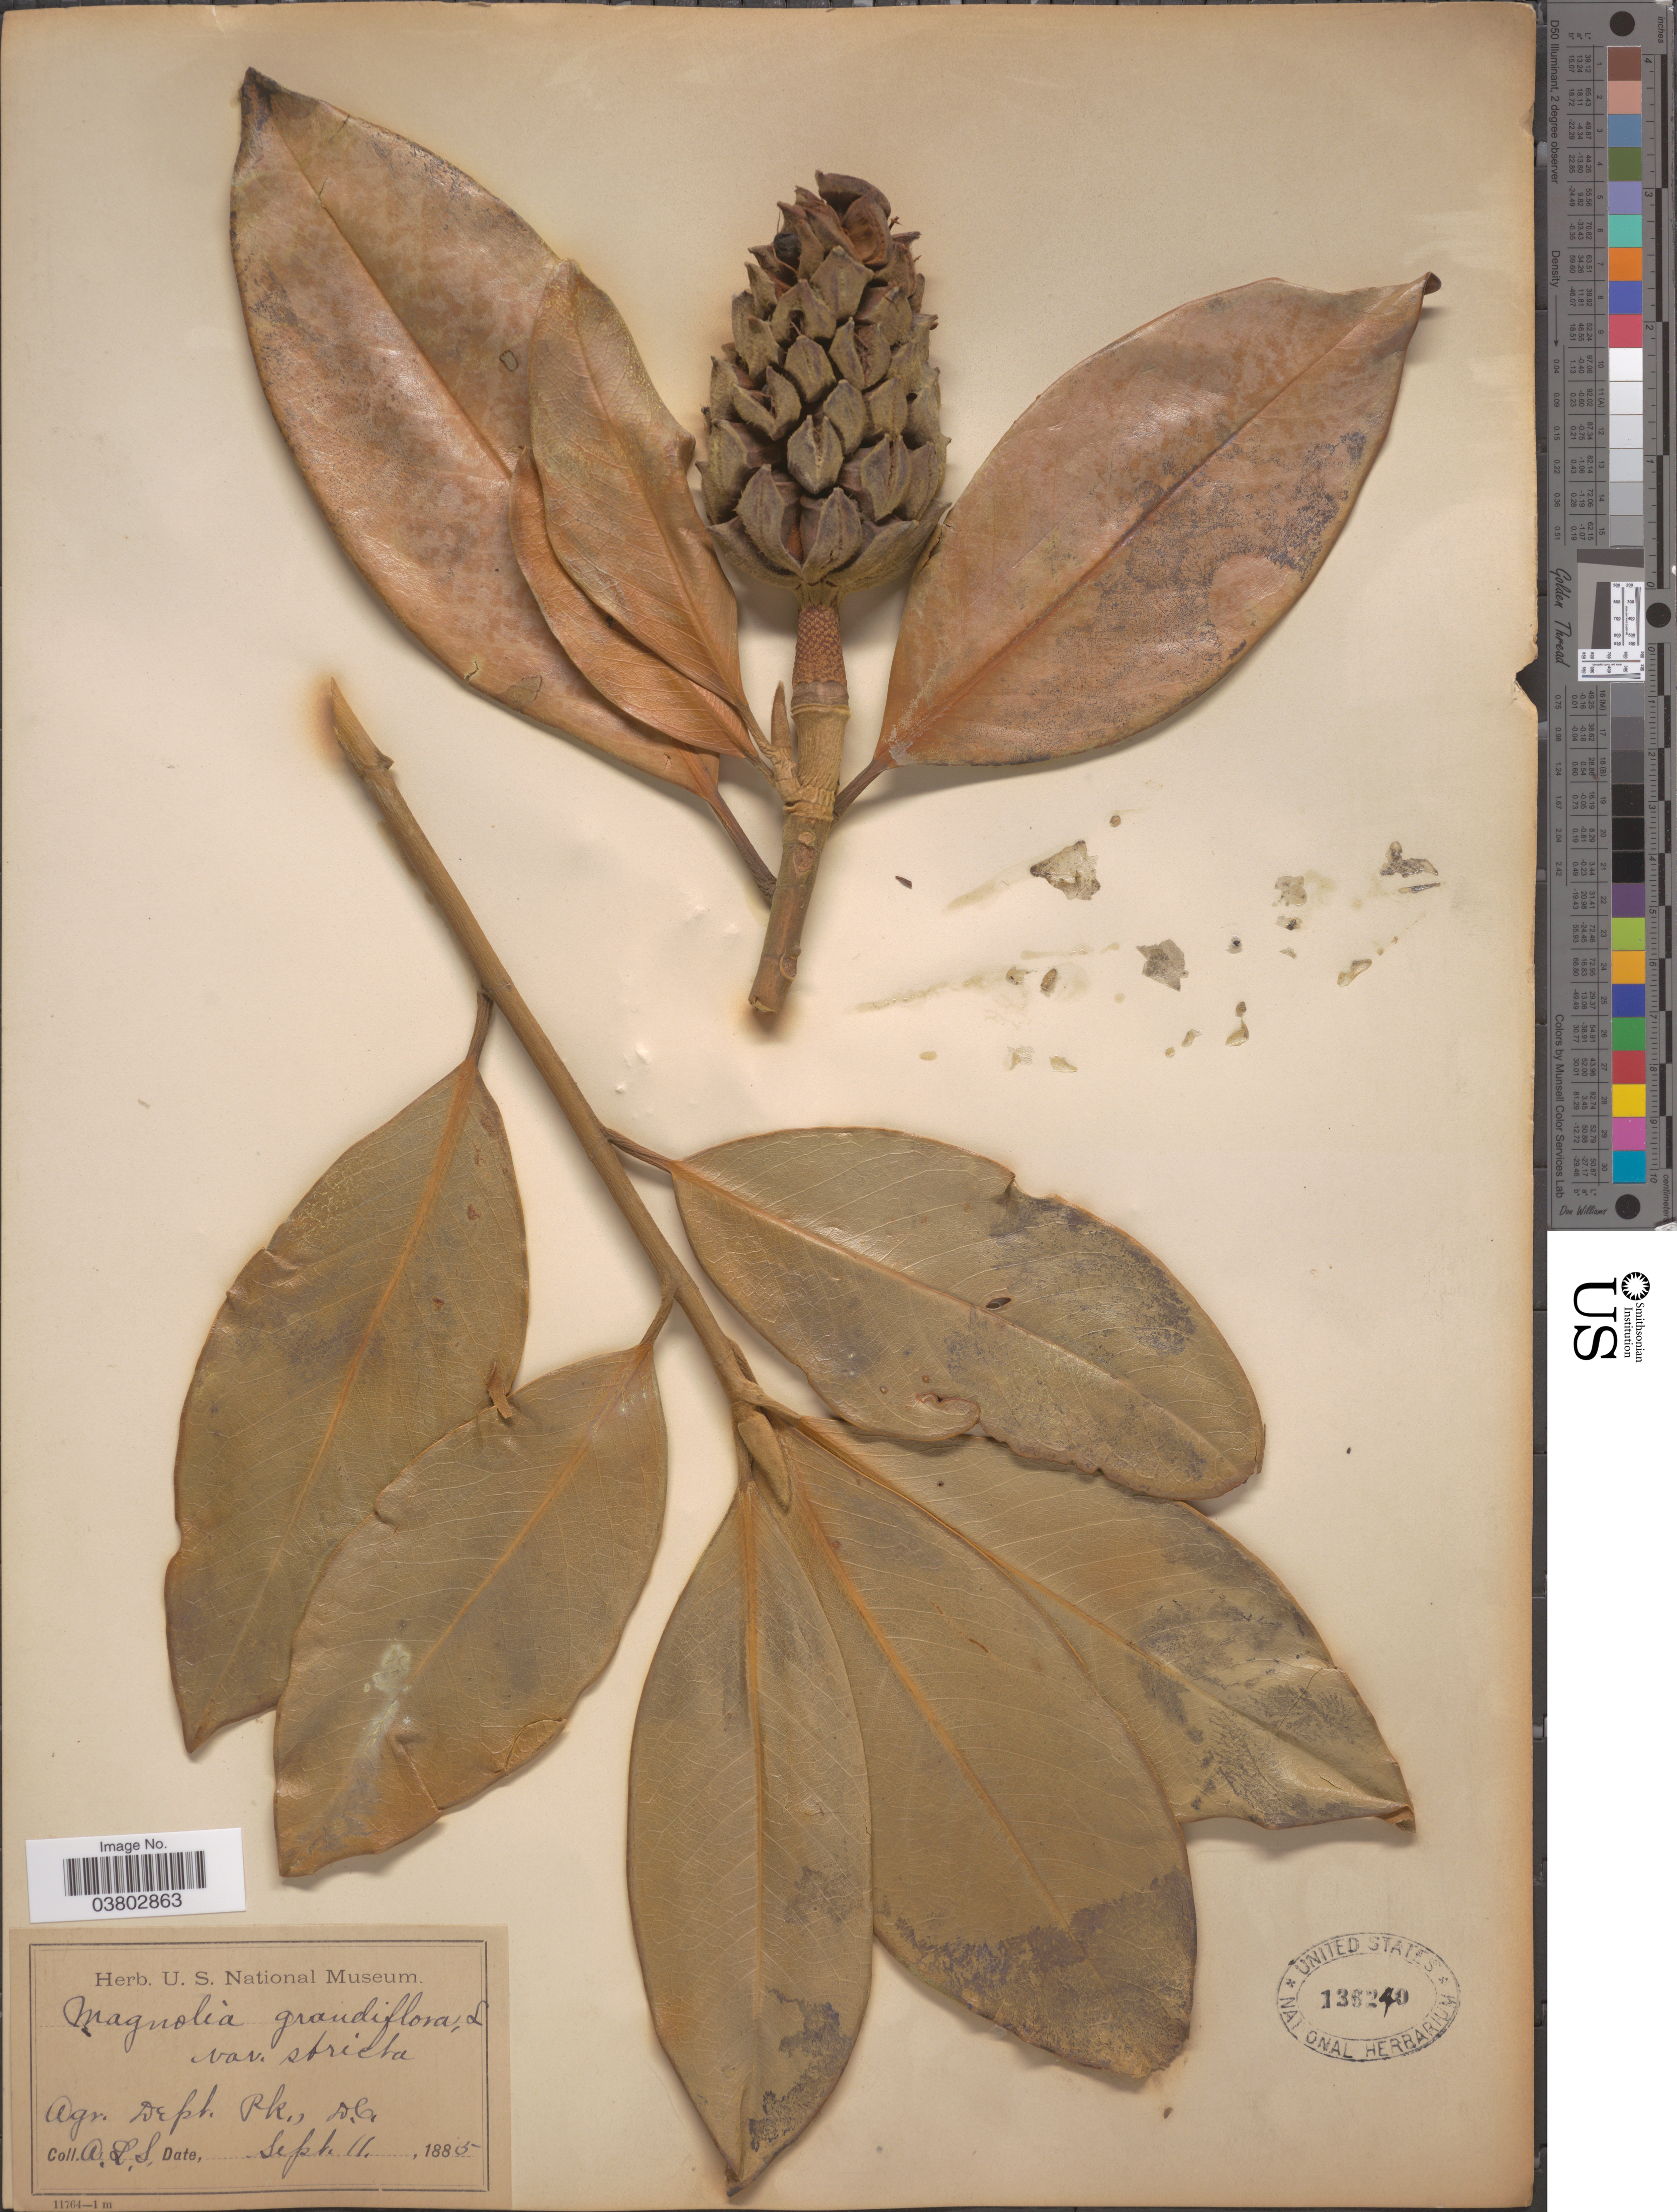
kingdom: Plantae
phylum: Tracheophyta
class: Magnoliopsida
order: Magnoliales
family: Magnoliaceae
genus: Magnolia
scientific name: Magnolia grandiflora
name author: L.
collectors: A. L. S.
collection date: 1885-09-11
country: United States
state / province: District of Columbia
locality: Agr. Dept. Pk.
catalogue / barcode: US 136240